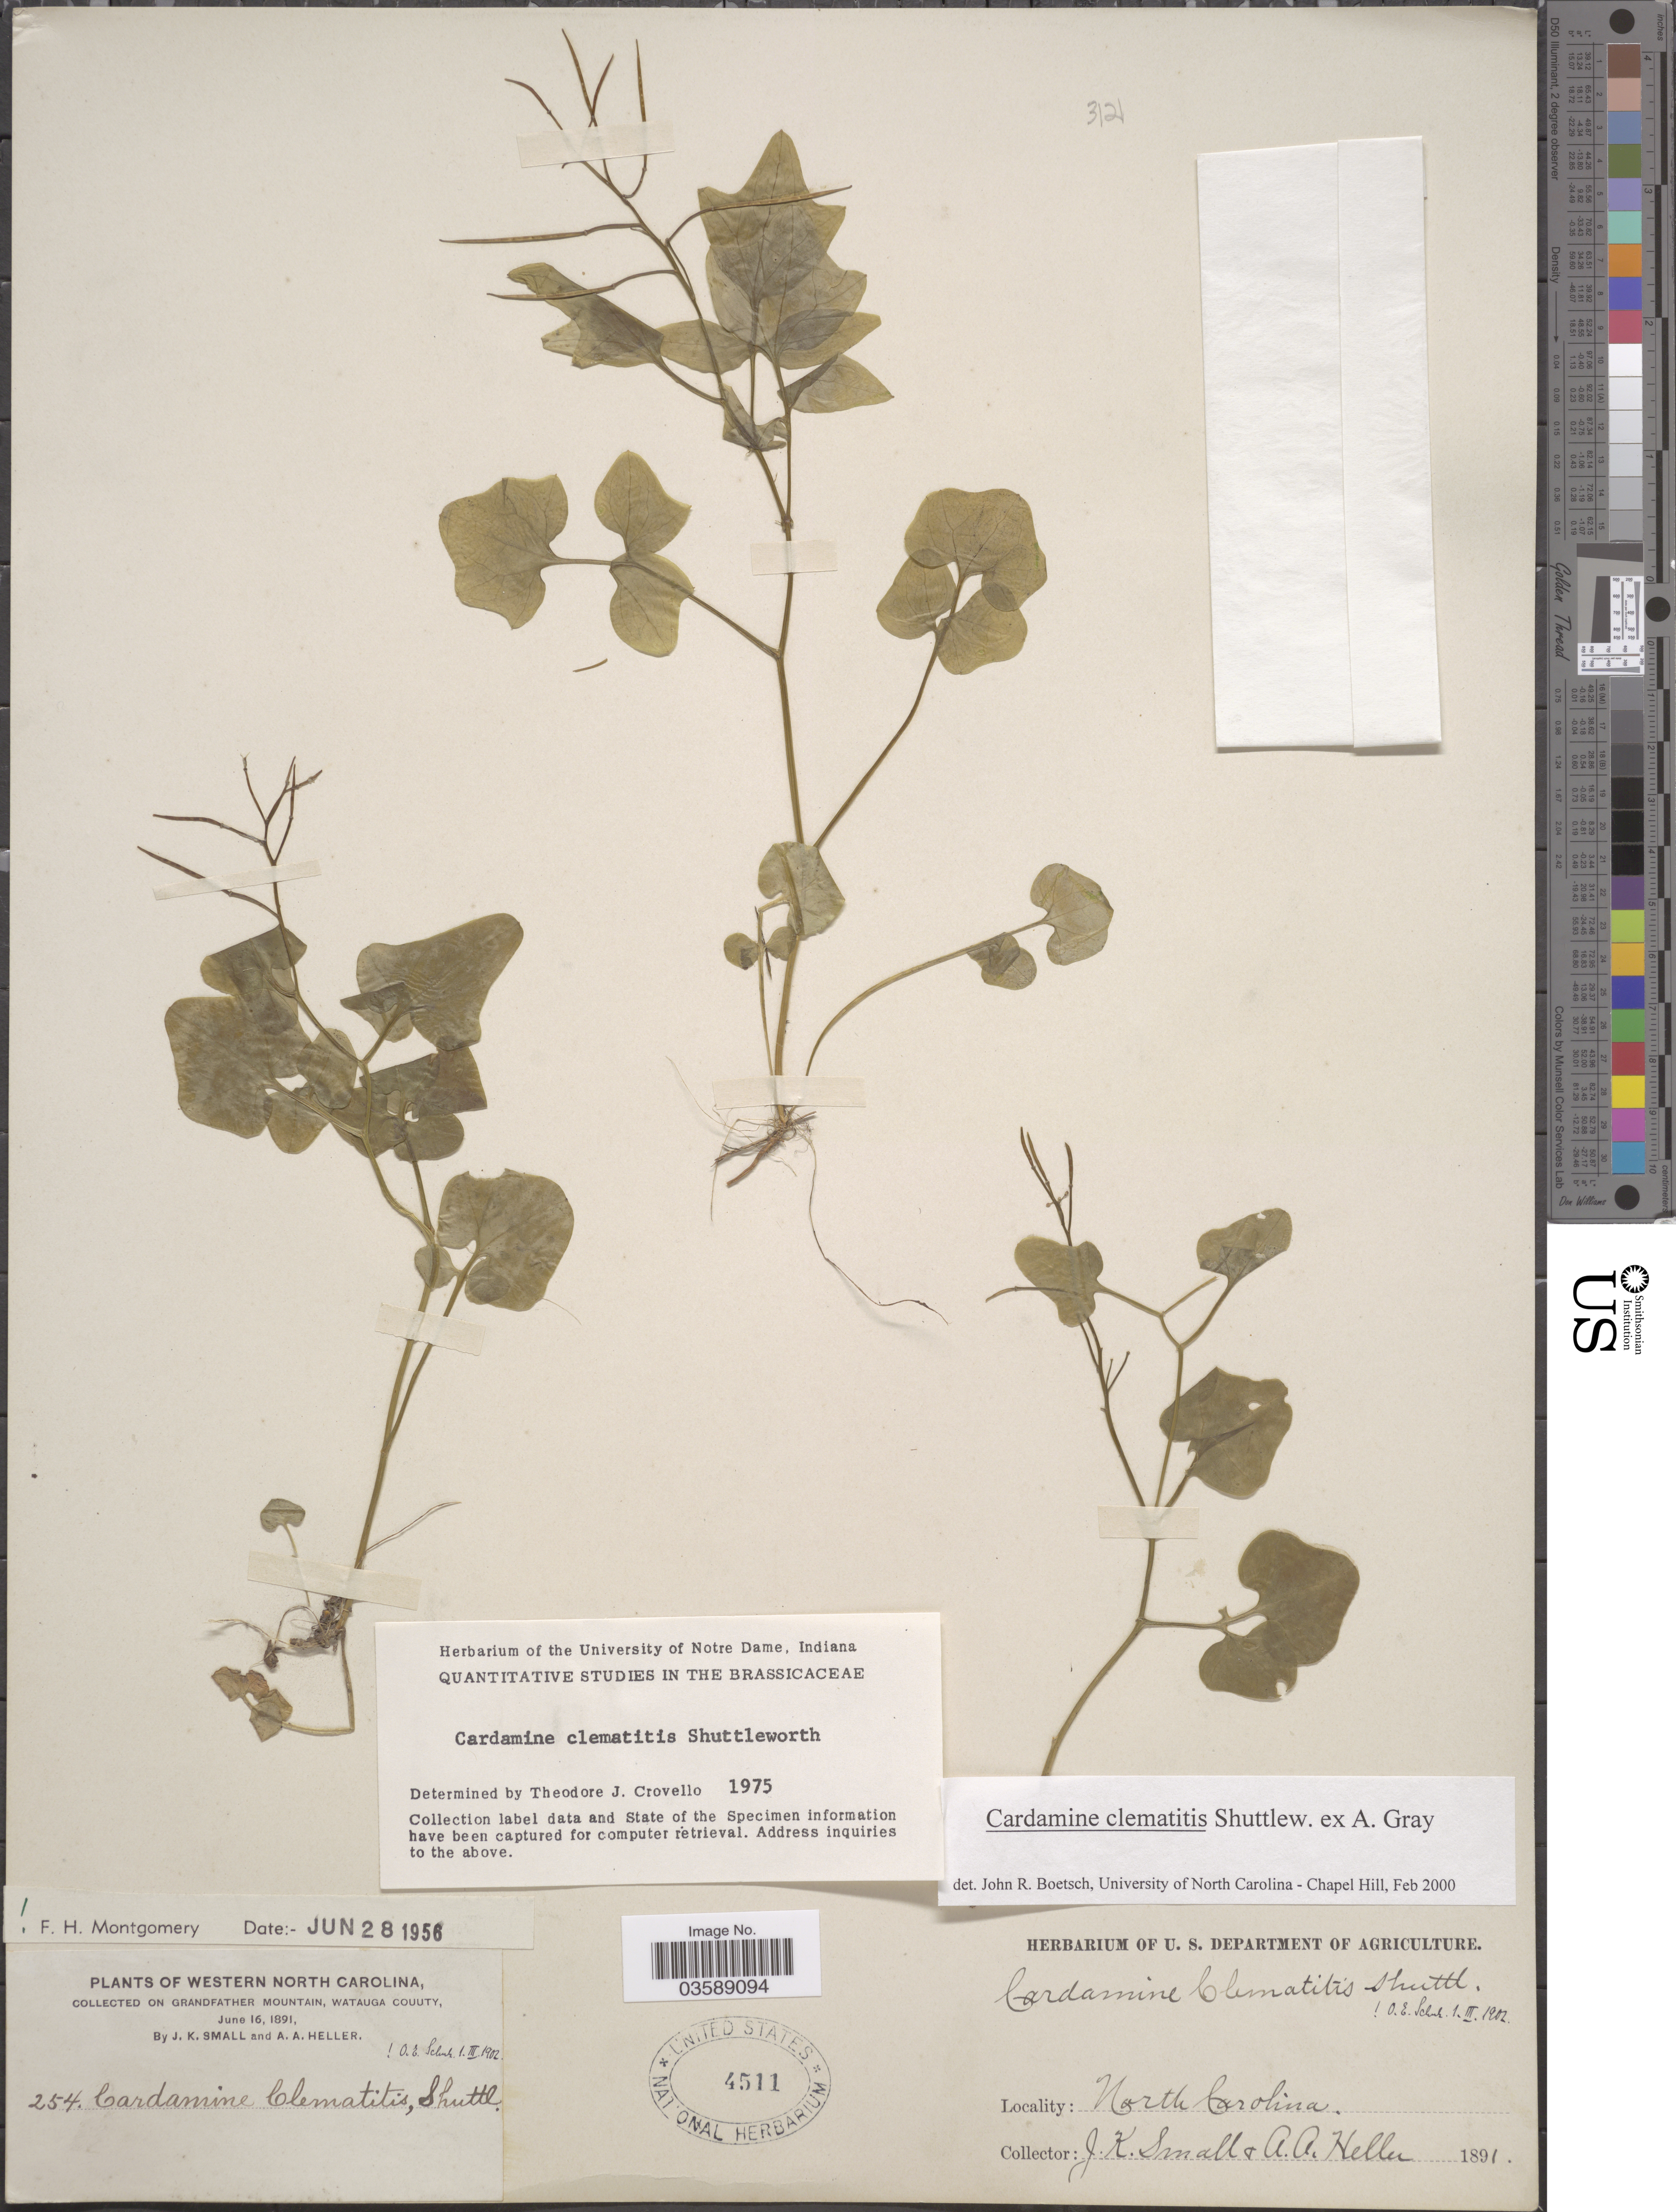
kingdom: Plantae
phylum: Tracheophyta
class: Magnoliopsida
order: Brassicales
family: Brassicaceae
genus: Cardamine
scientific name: Cardamine clematitis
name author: Shuttlew. ex S. Watson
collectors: J. K. Small & A. A. Heller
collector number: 254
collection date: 1891-06-16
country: United States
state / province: North Carolina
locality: Western North Carolina. On Grandfather Mountain, Watauga Couuty.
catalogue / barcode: US 4511